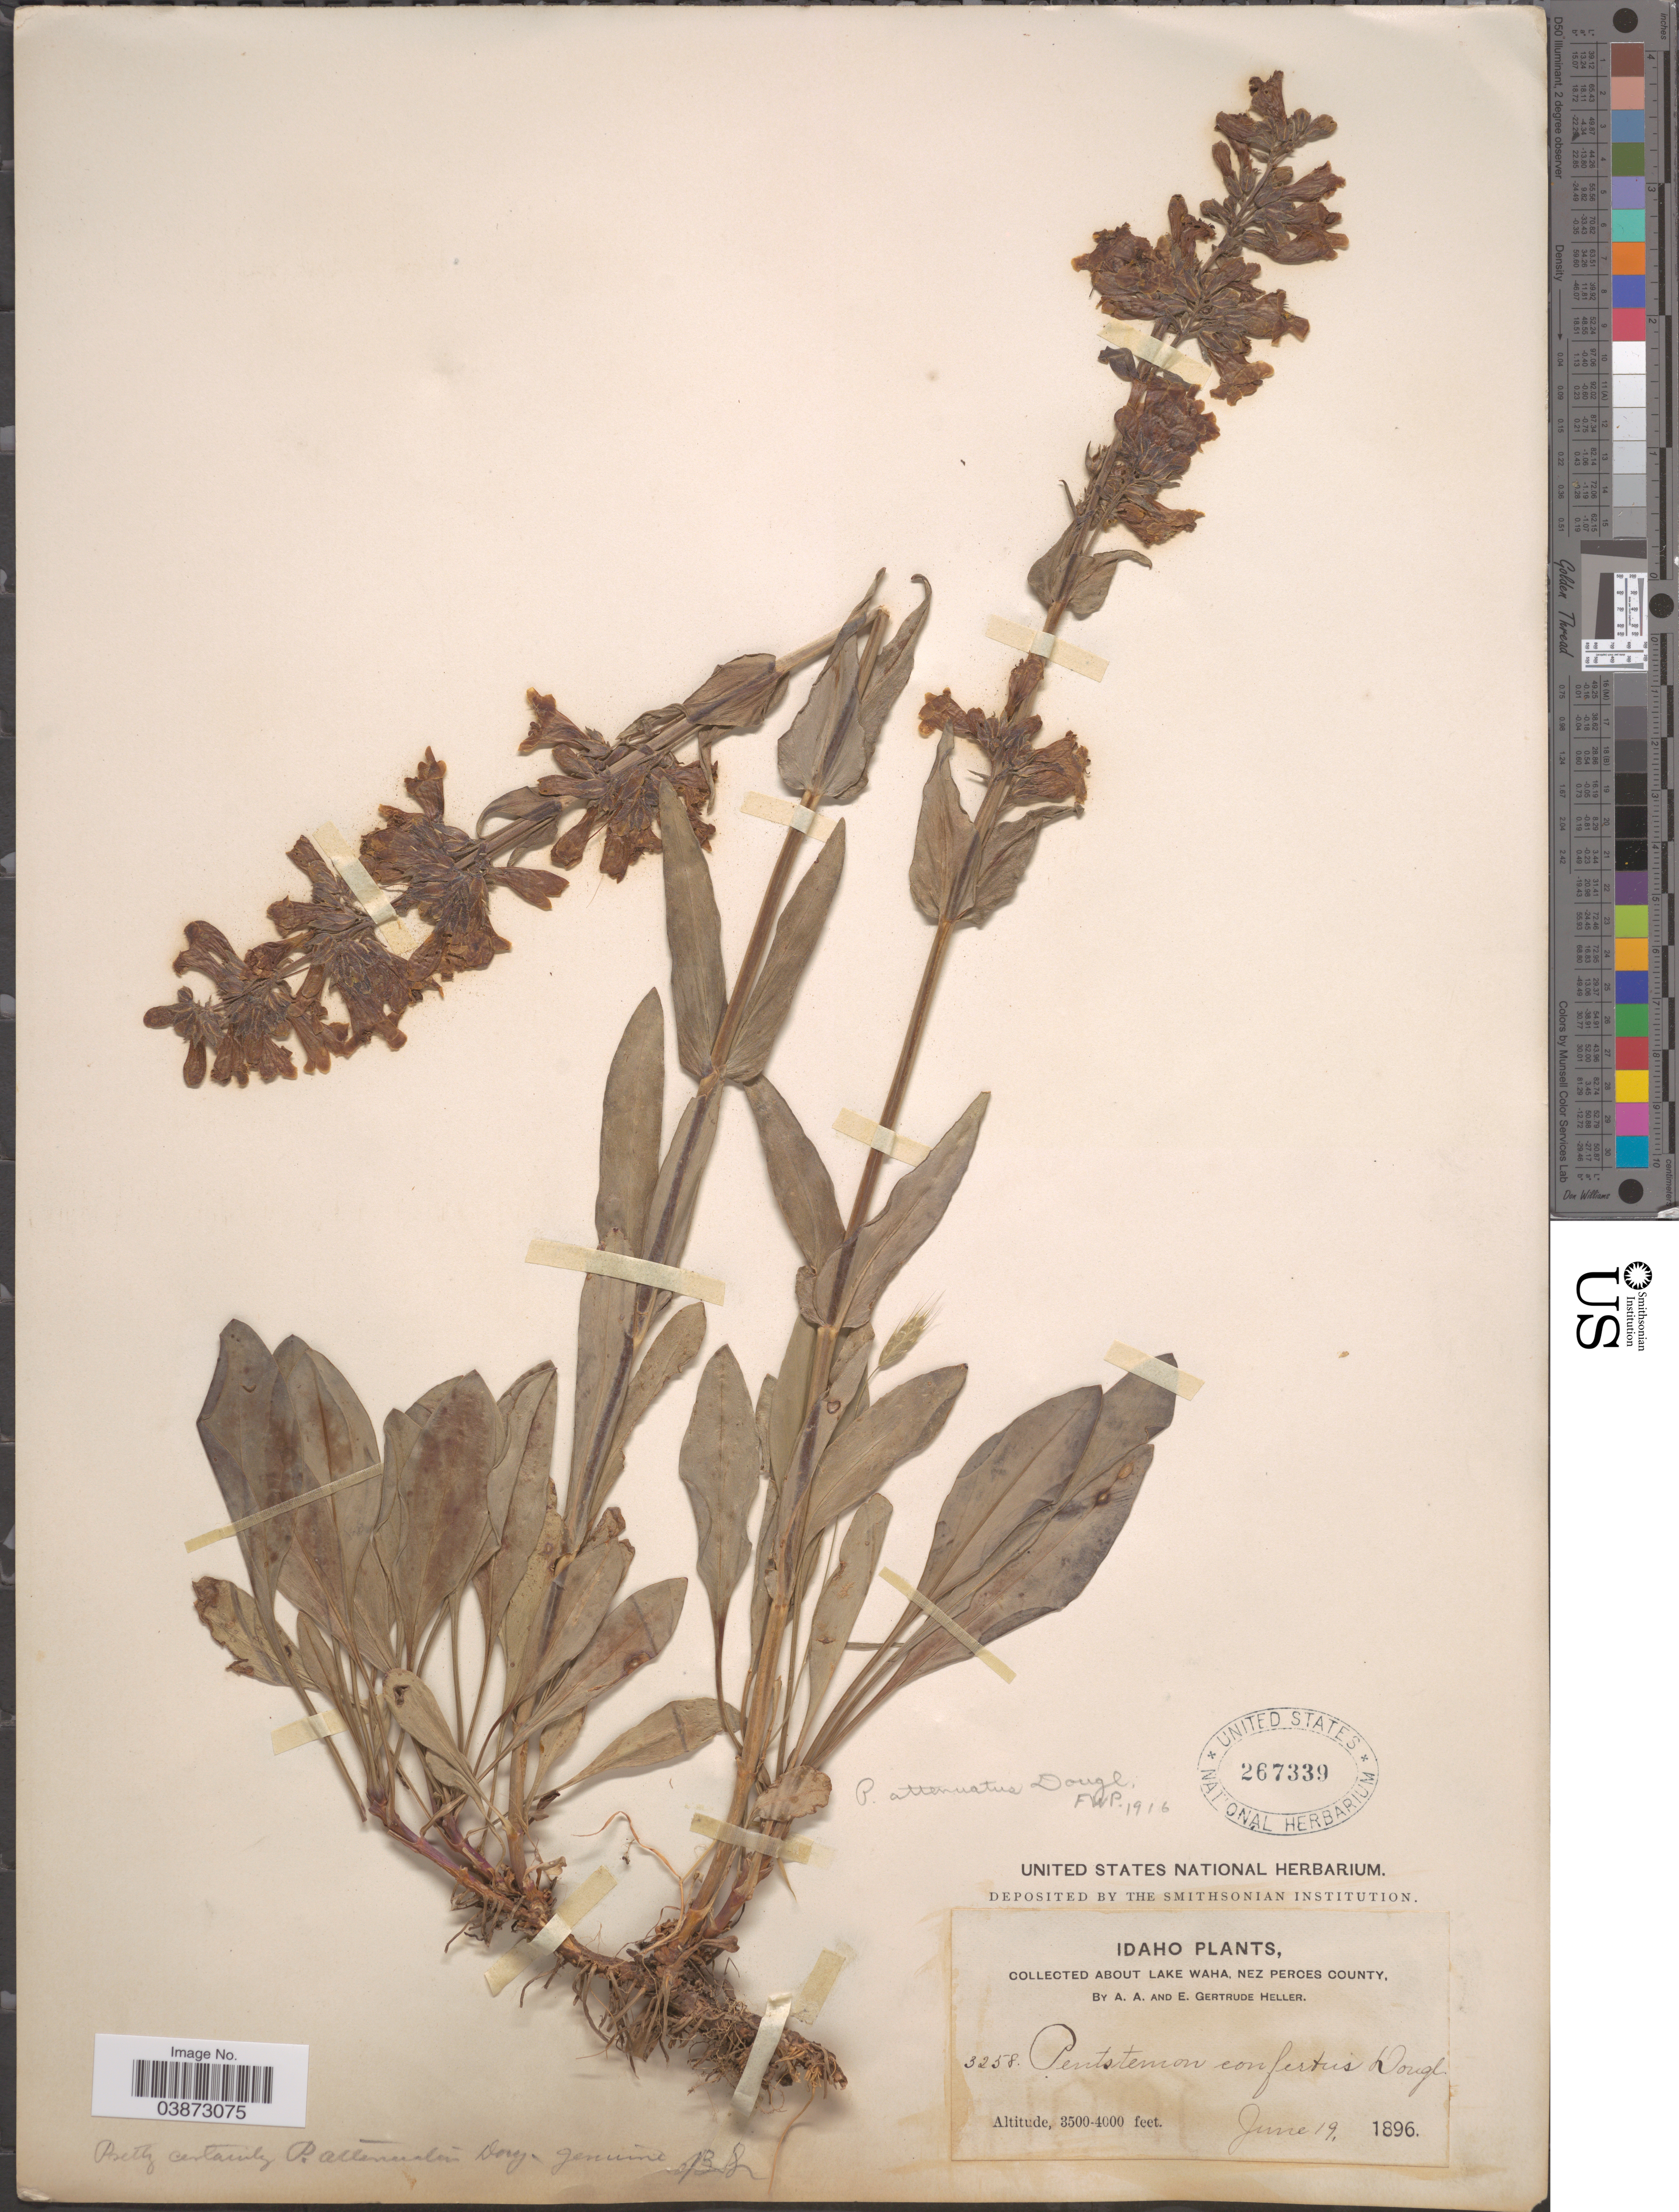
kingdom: Plantae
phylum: Tracheophyta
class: Magnoliopsida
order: Lamiales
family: Plantaginaceae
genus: Penstemon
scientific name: Penstemon attenuatus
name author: Douglas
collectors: A. A. Heller & E. G. Heller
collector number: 3258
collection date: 1896-06-19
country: United States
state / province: Idaho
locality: About Lake Waha, Nez Perces County.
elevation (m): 1067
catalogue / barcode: US 267339